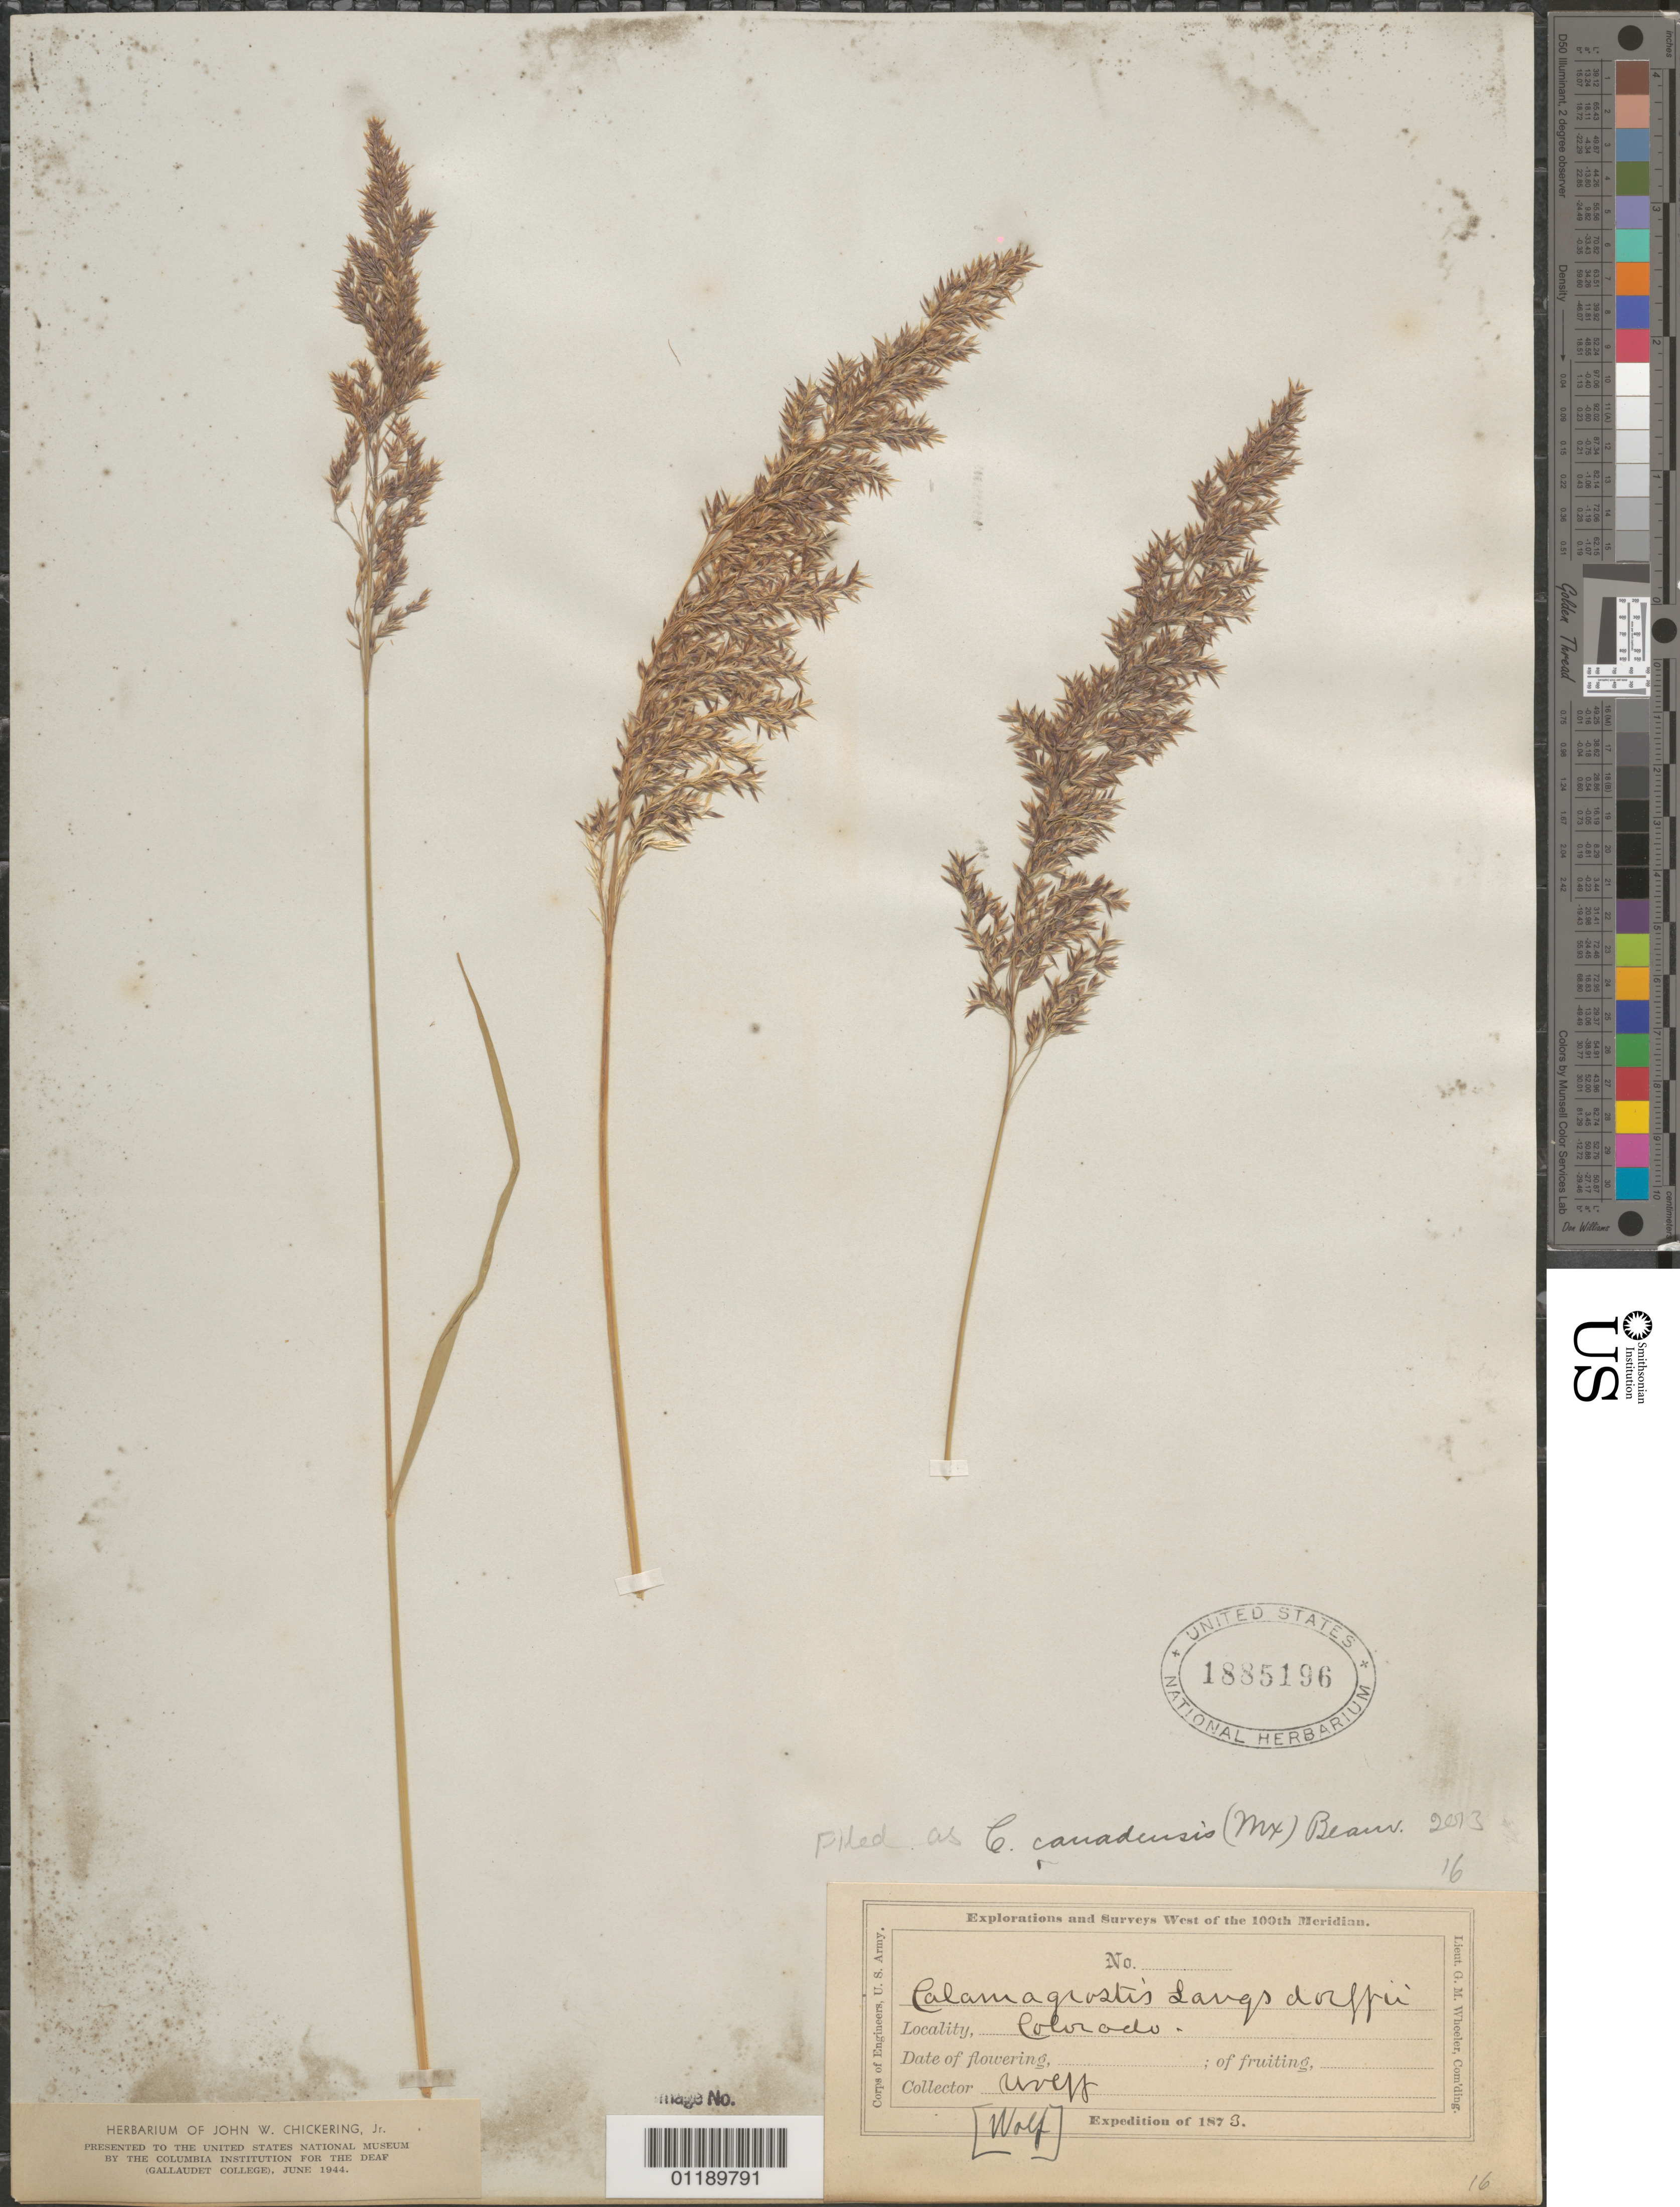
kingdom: Plantae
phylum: Tracheophyta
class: Liliopsida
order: Poales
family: Poaceae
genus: Calamagrostis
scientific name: Calamagrostis canadensis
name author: (Michx.) P. Beauv.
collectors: J. Wolf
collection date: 1873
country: United States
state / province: Colorado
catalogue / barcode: US 1885196